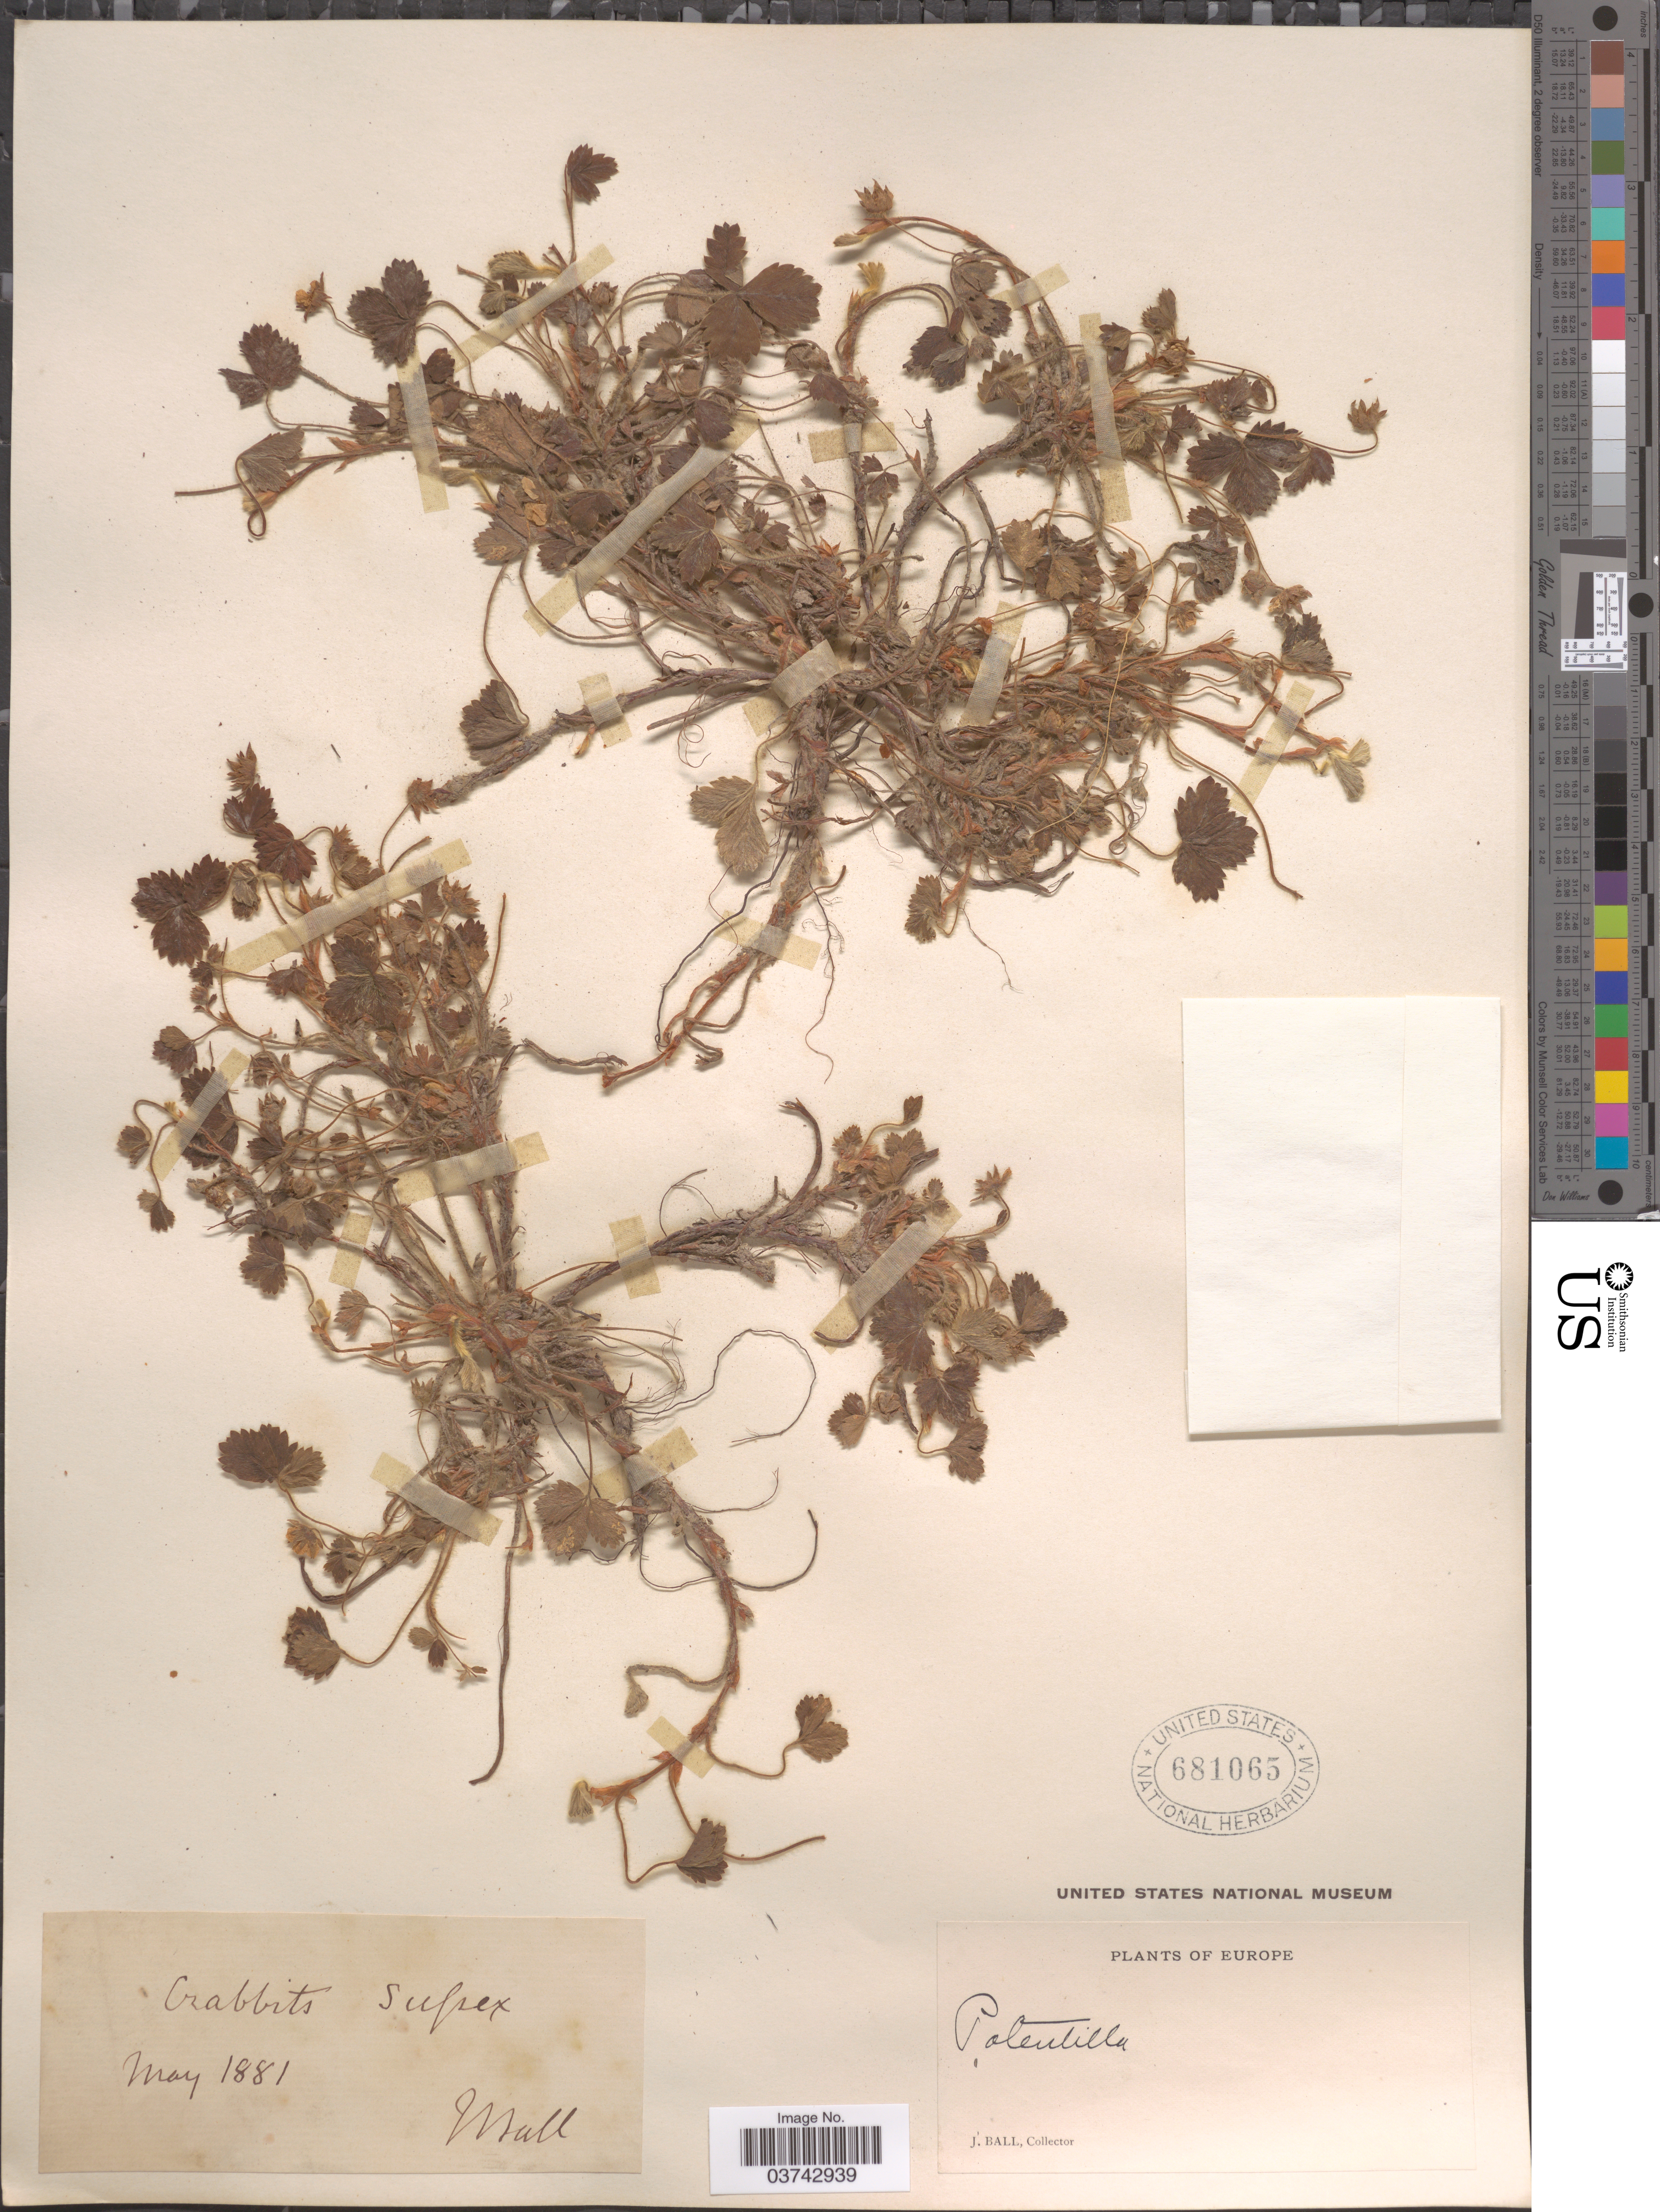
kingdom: Plantae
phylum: Tracheophyta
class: Magnoliopsida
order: Rosales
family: Rosaceae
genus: Potentilla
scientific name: Potentilla sp.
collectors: J. Ball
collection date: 1881-05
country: United Kingdom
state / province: England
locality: Crabbits Sussex. Europe.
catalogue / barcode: US 681065